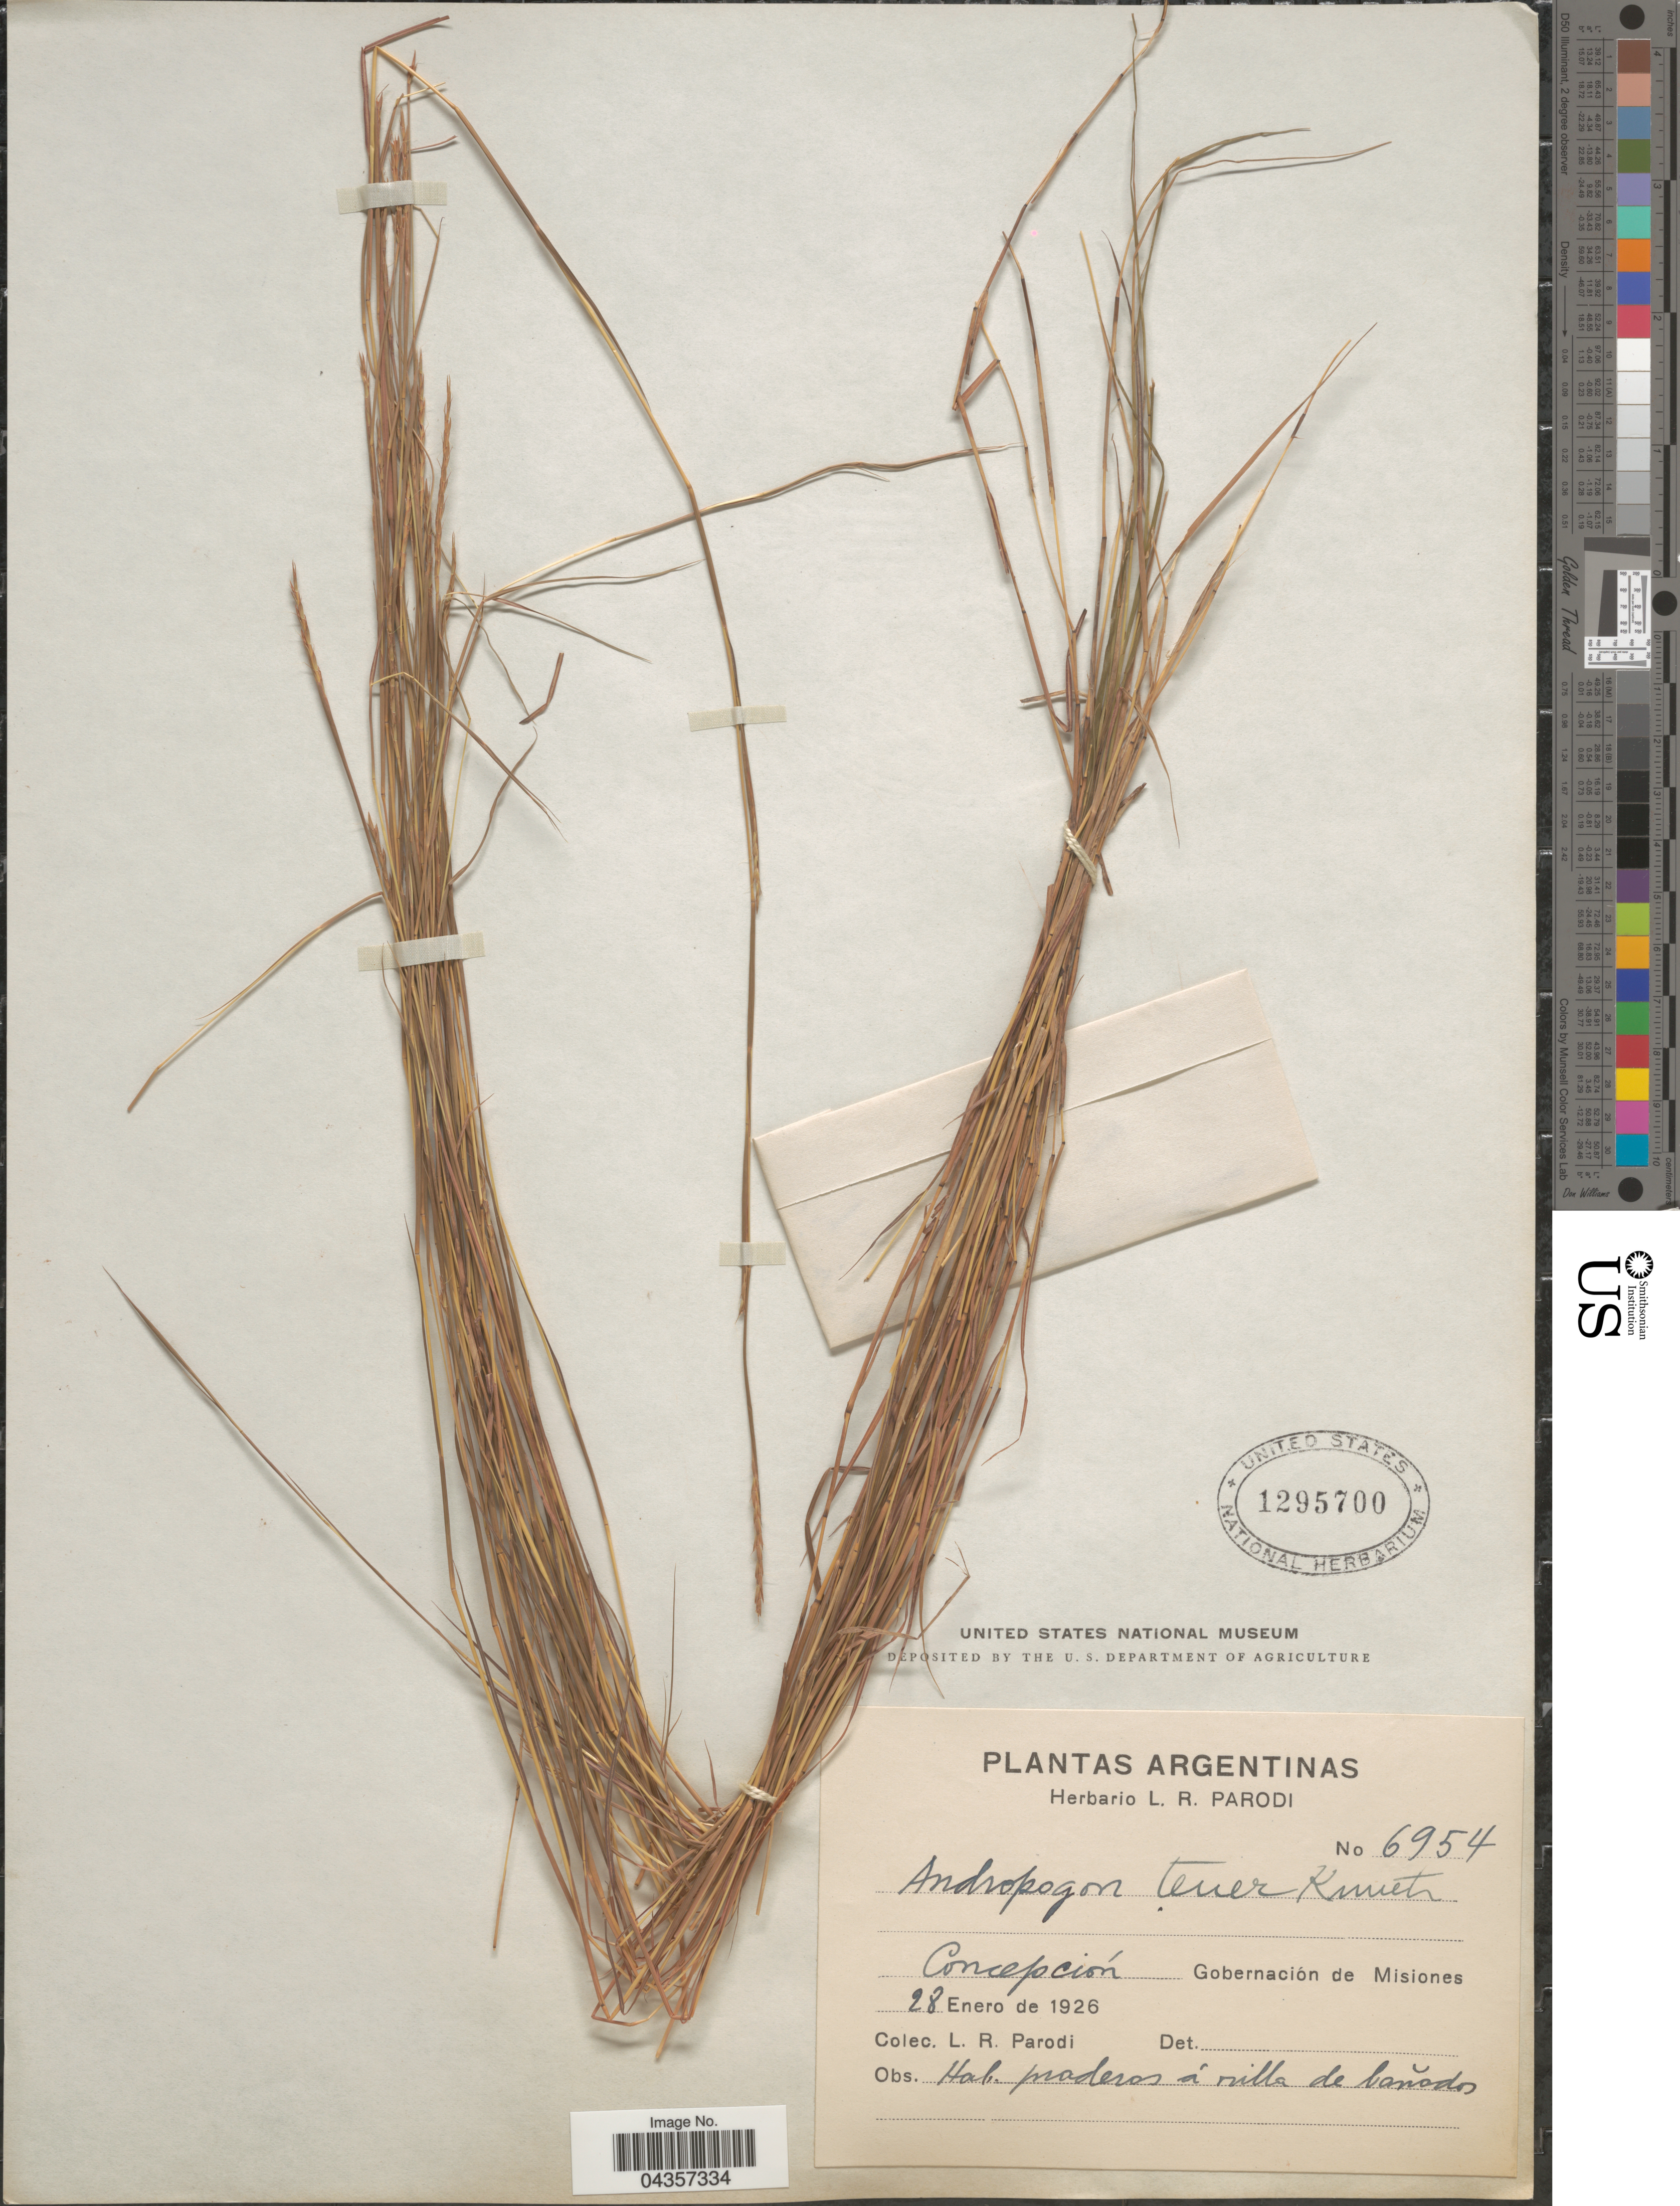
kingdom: Plantae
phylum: Tracheophyta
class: Liliopsida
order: Poales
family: Poaceae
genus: Schizachyrium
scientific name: Schizachyrium tenerum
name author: Nees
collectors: L. R. Parodi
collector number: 6954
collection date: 1926-01-28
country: Paraguay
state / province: Misiones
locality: Concepción Gobernación de Misiones.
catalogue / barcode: US 1295700